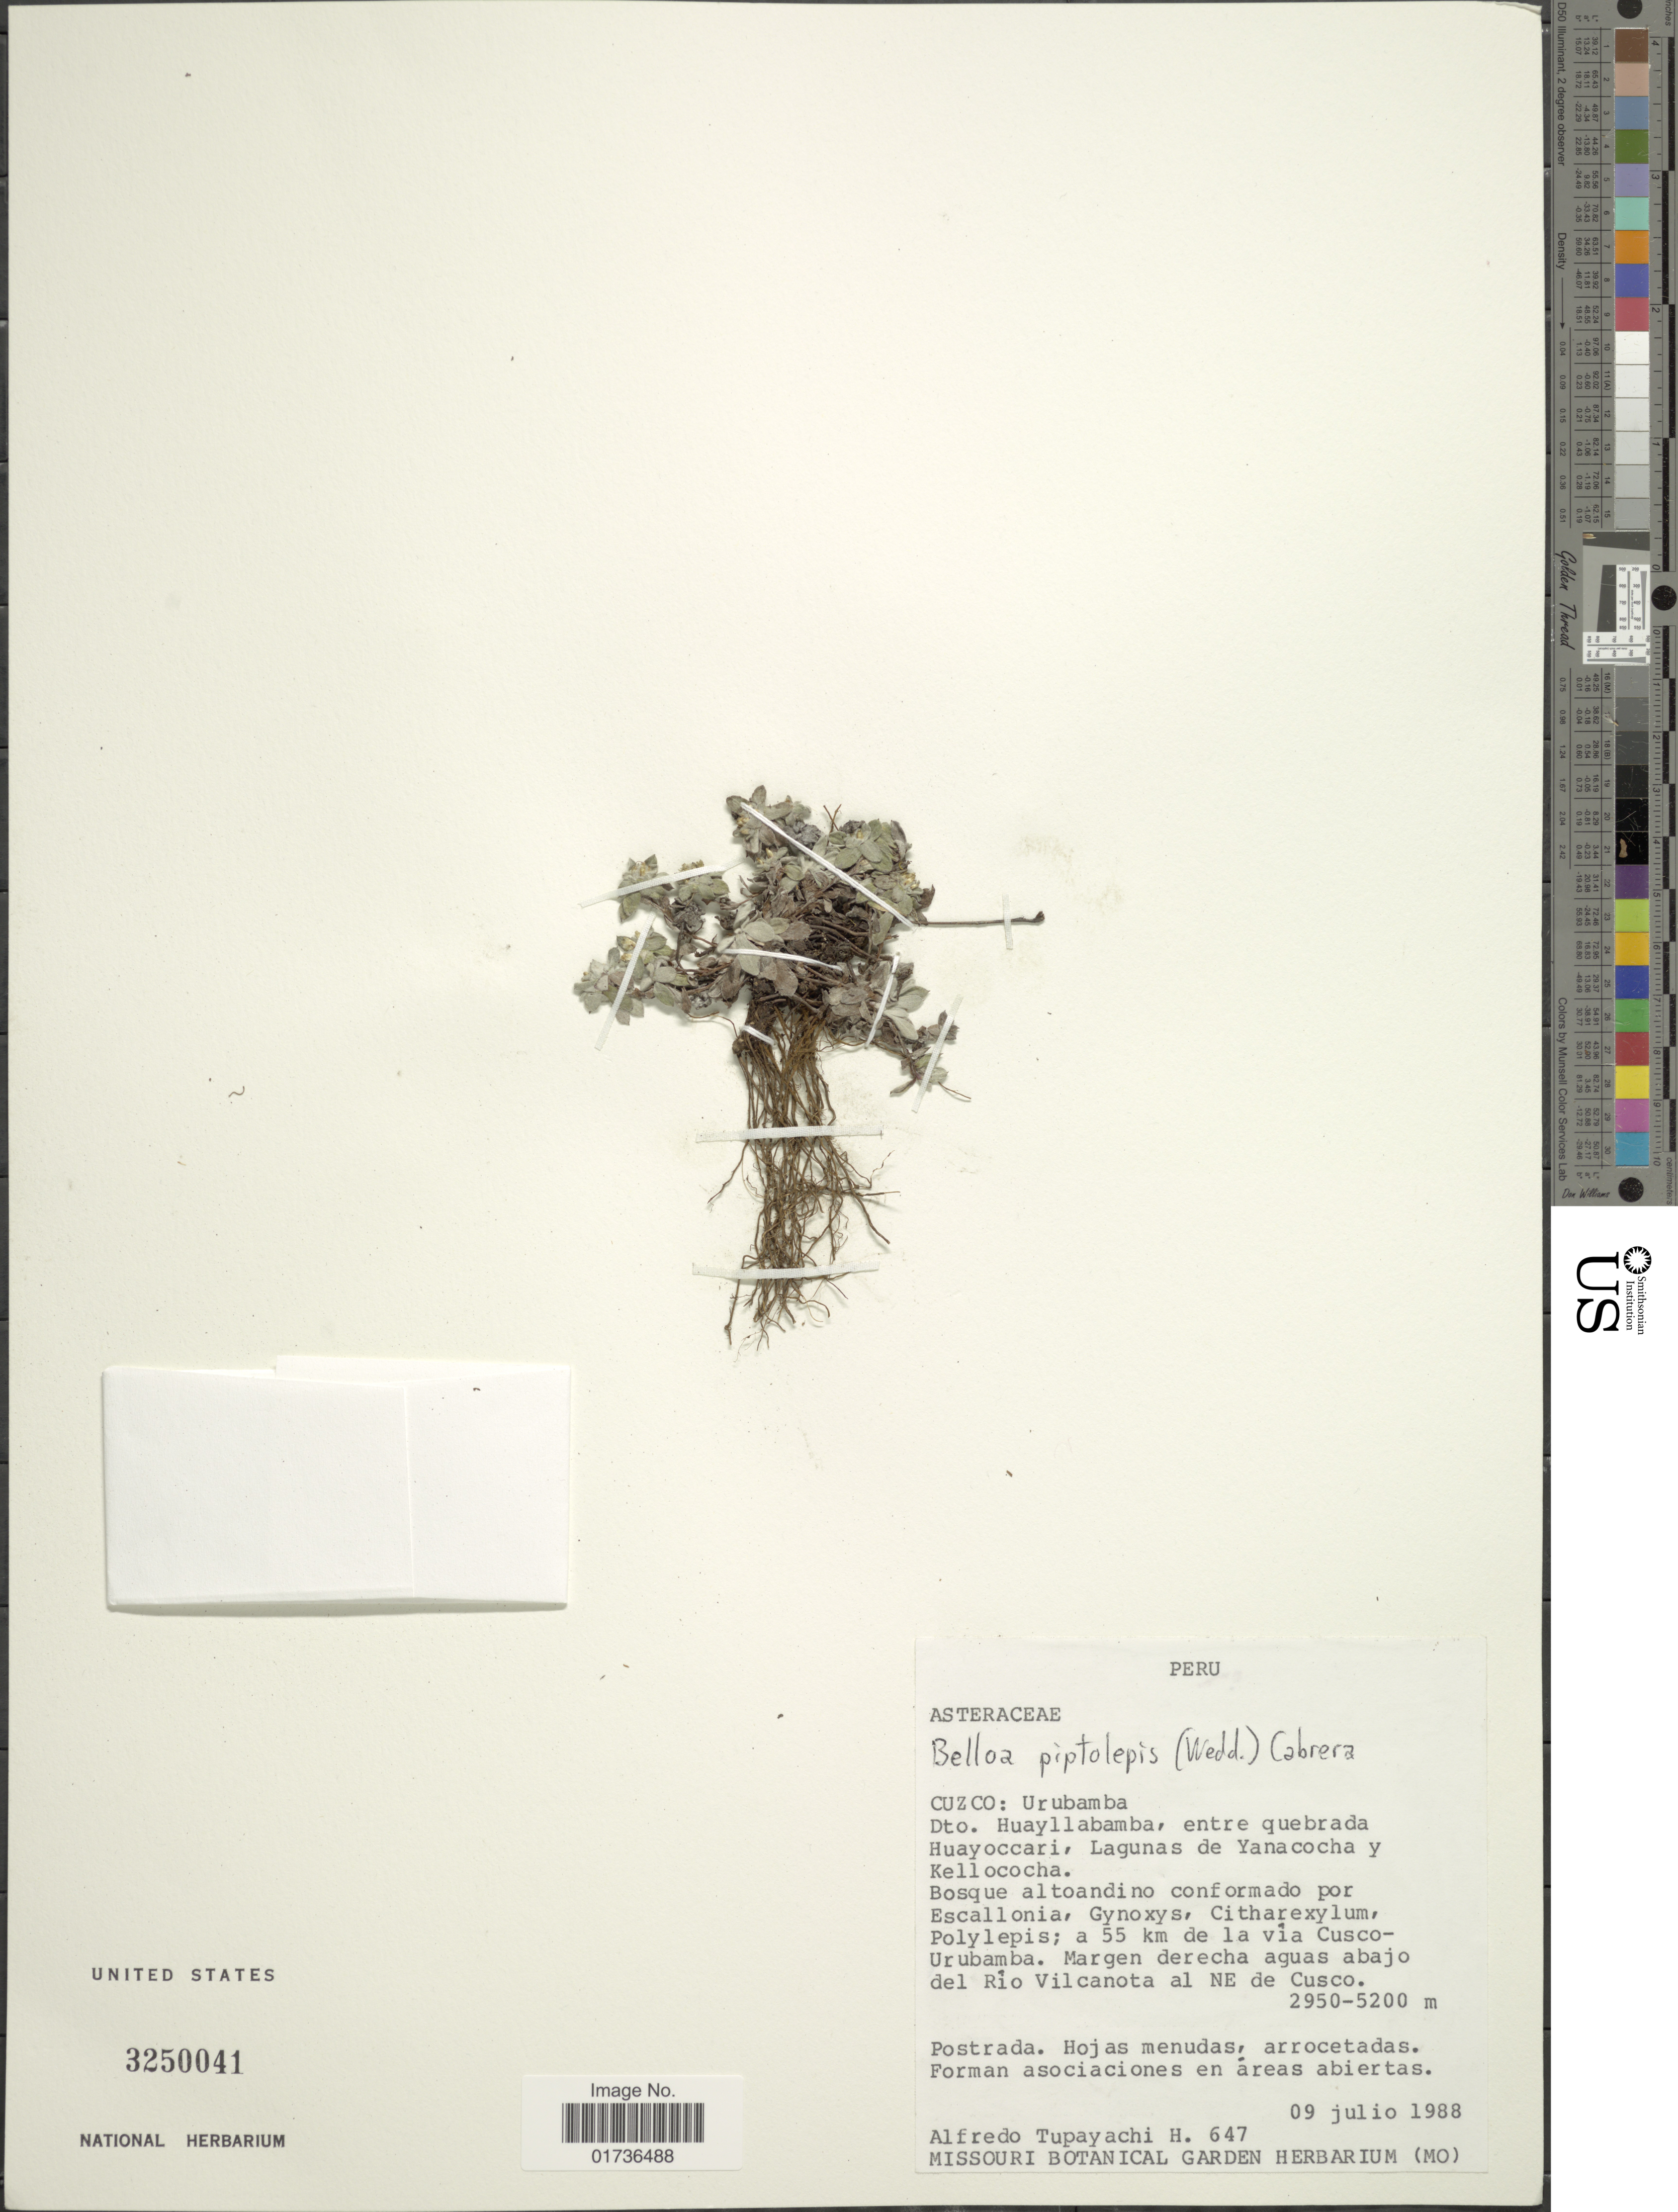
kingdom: Plantae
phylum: Tracheophyta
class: Magnoliopsida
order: Asterales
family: Asteraceae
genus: Mniodes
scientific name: Mniodes piptolepis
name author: (Wedd.) S.E. Freire et al.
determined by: Dillon, M. O.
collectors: A. Tupayachi H.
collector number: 647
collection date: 1988-07-09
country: Peru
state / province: Cusco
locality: Cuzco: Urubamba Dto. Huayllabamba, entre quebrada Huayoccari, Lagunas de Yanacocha y Kellococha; a 55 km de la via Cusco-Urubamba. Margen derecha aguas abajo del Río Vilcanota al NE de Cusco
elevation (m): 2950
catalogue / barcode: US 3250041